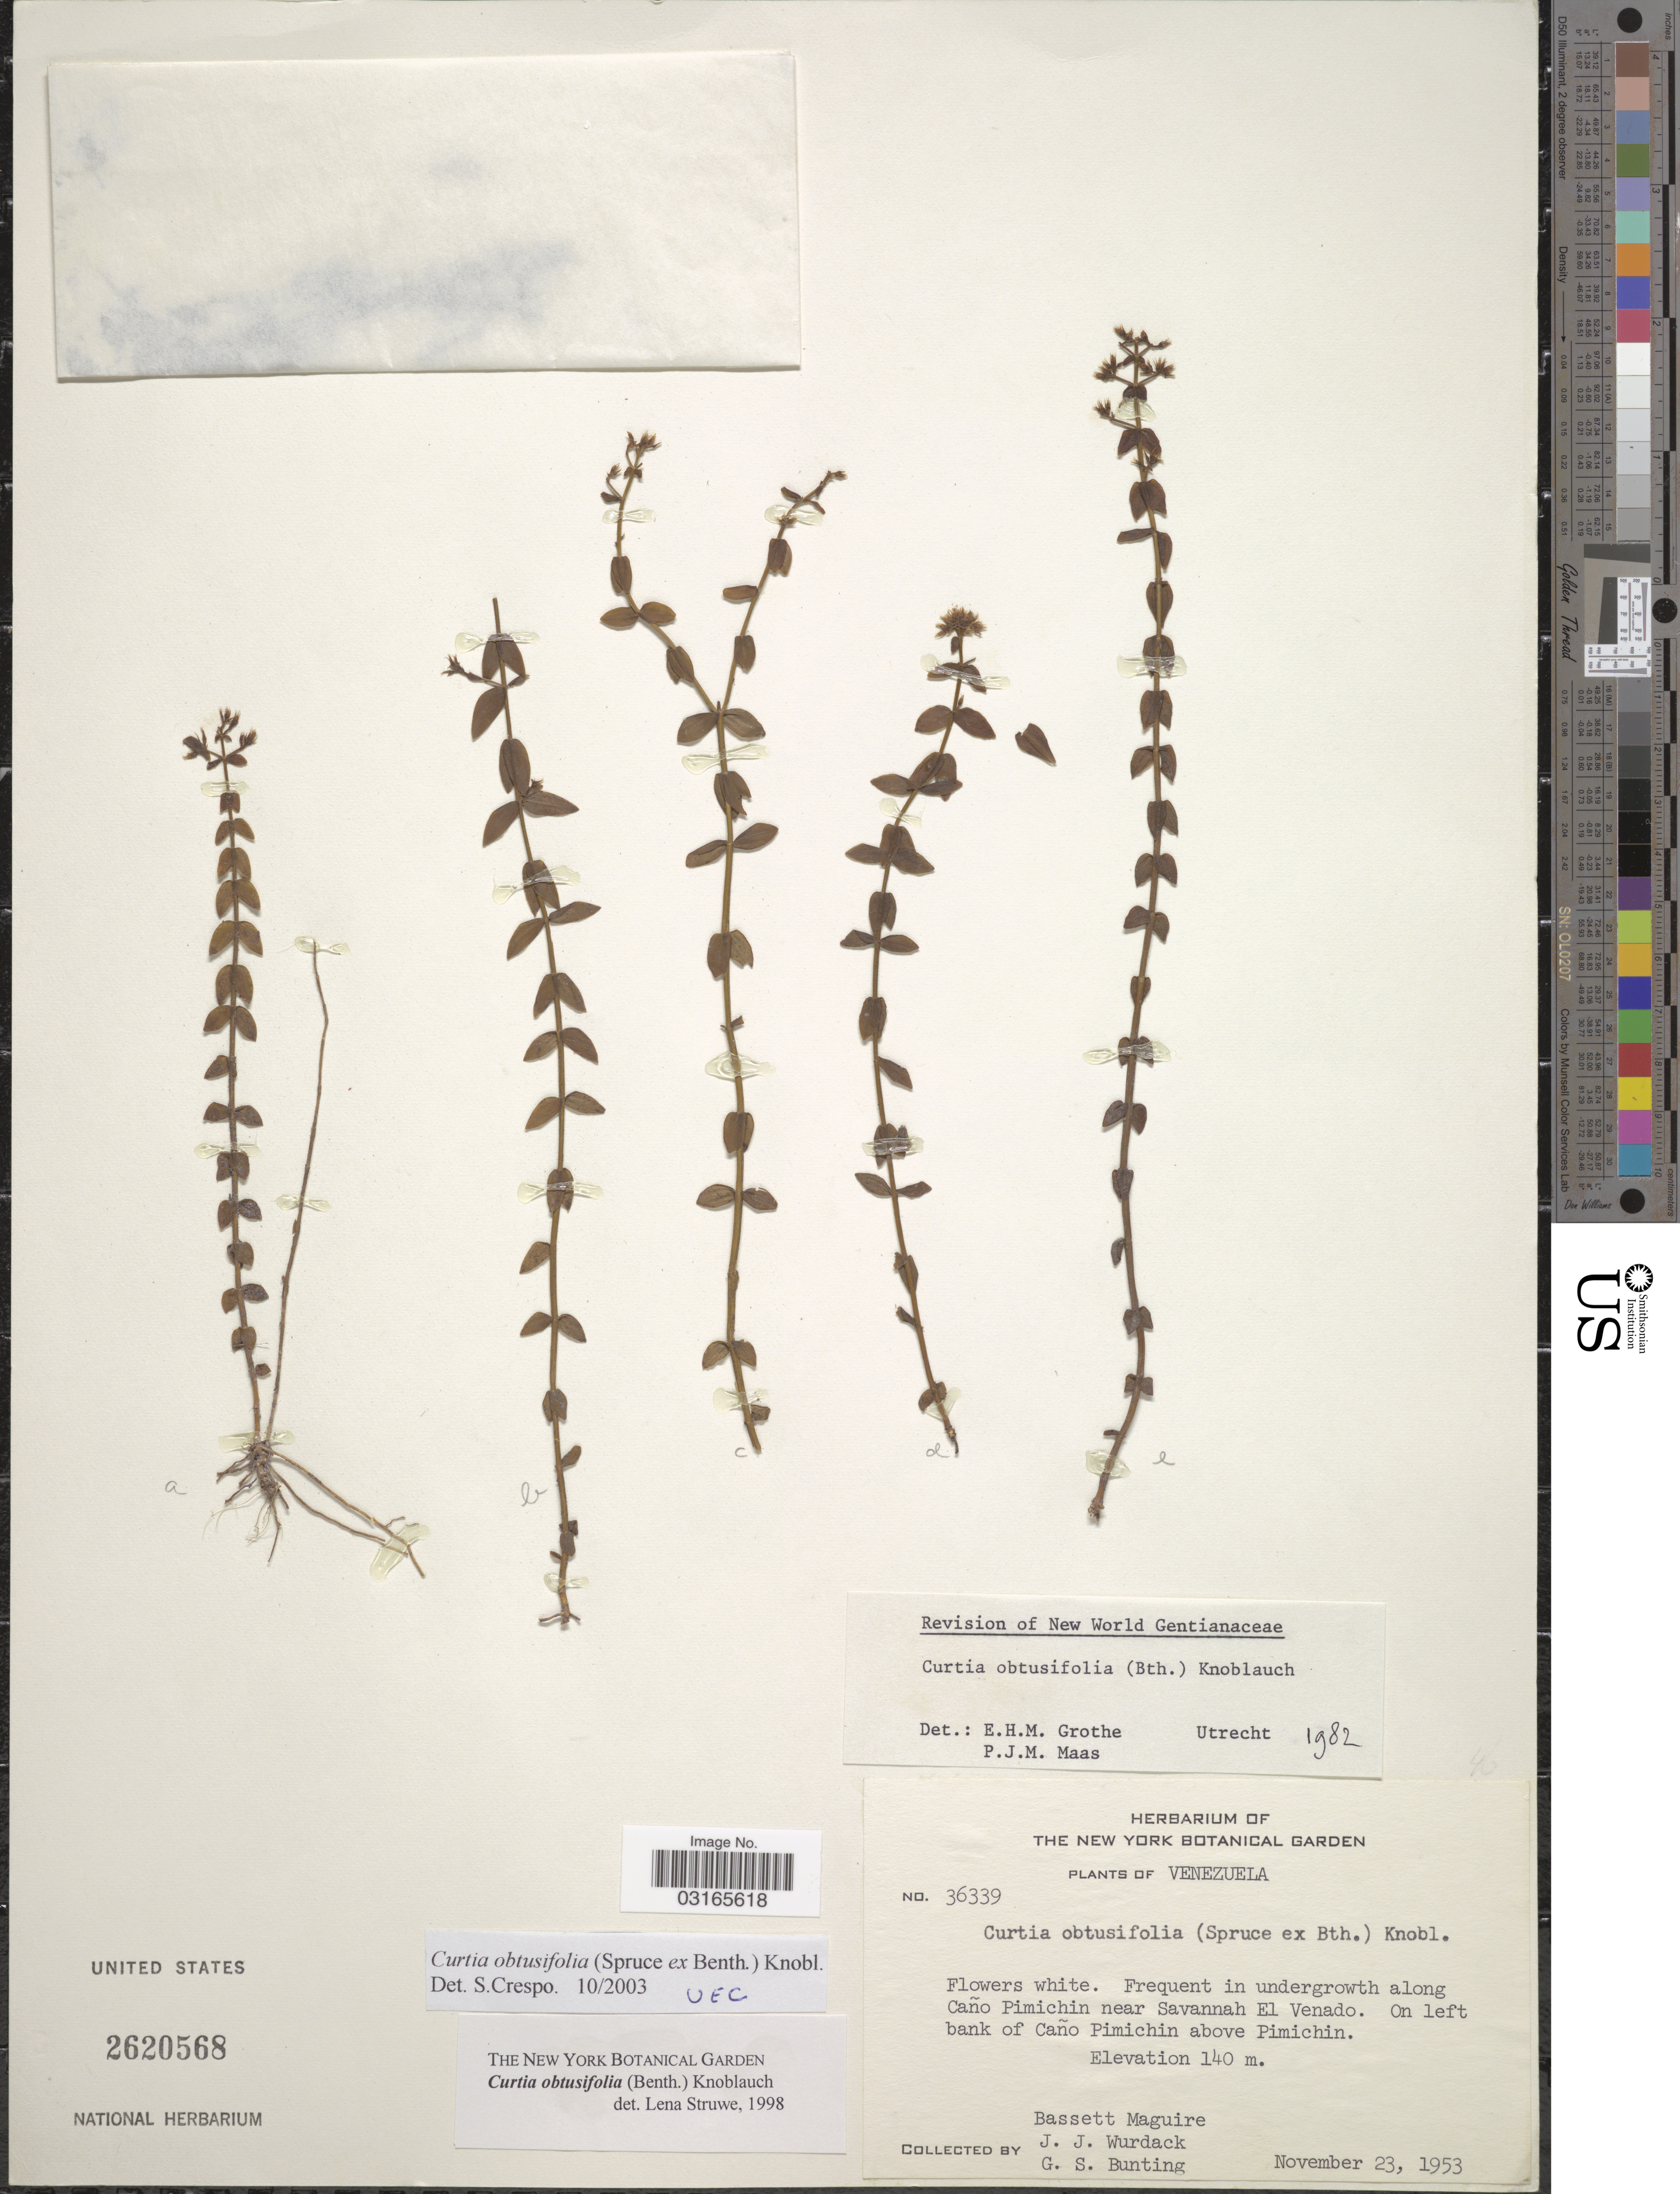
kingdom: Plantae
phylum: Tracheophyta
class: Magnoliopsida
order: Gentianales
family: Gentianaceae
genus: Curtia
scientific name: Curtia obtusifolia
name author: (Benth.) Knobl.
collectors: B. Maguire, J. J. Wurdack & G. S. Bunting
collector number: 36339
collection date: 1953-11-23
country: Venezuela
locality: Along Caño Pimichin near Savannah El Venado. On left bank of Caño Pimichin above Pimichin.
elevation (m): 140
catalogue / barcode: US 2620568